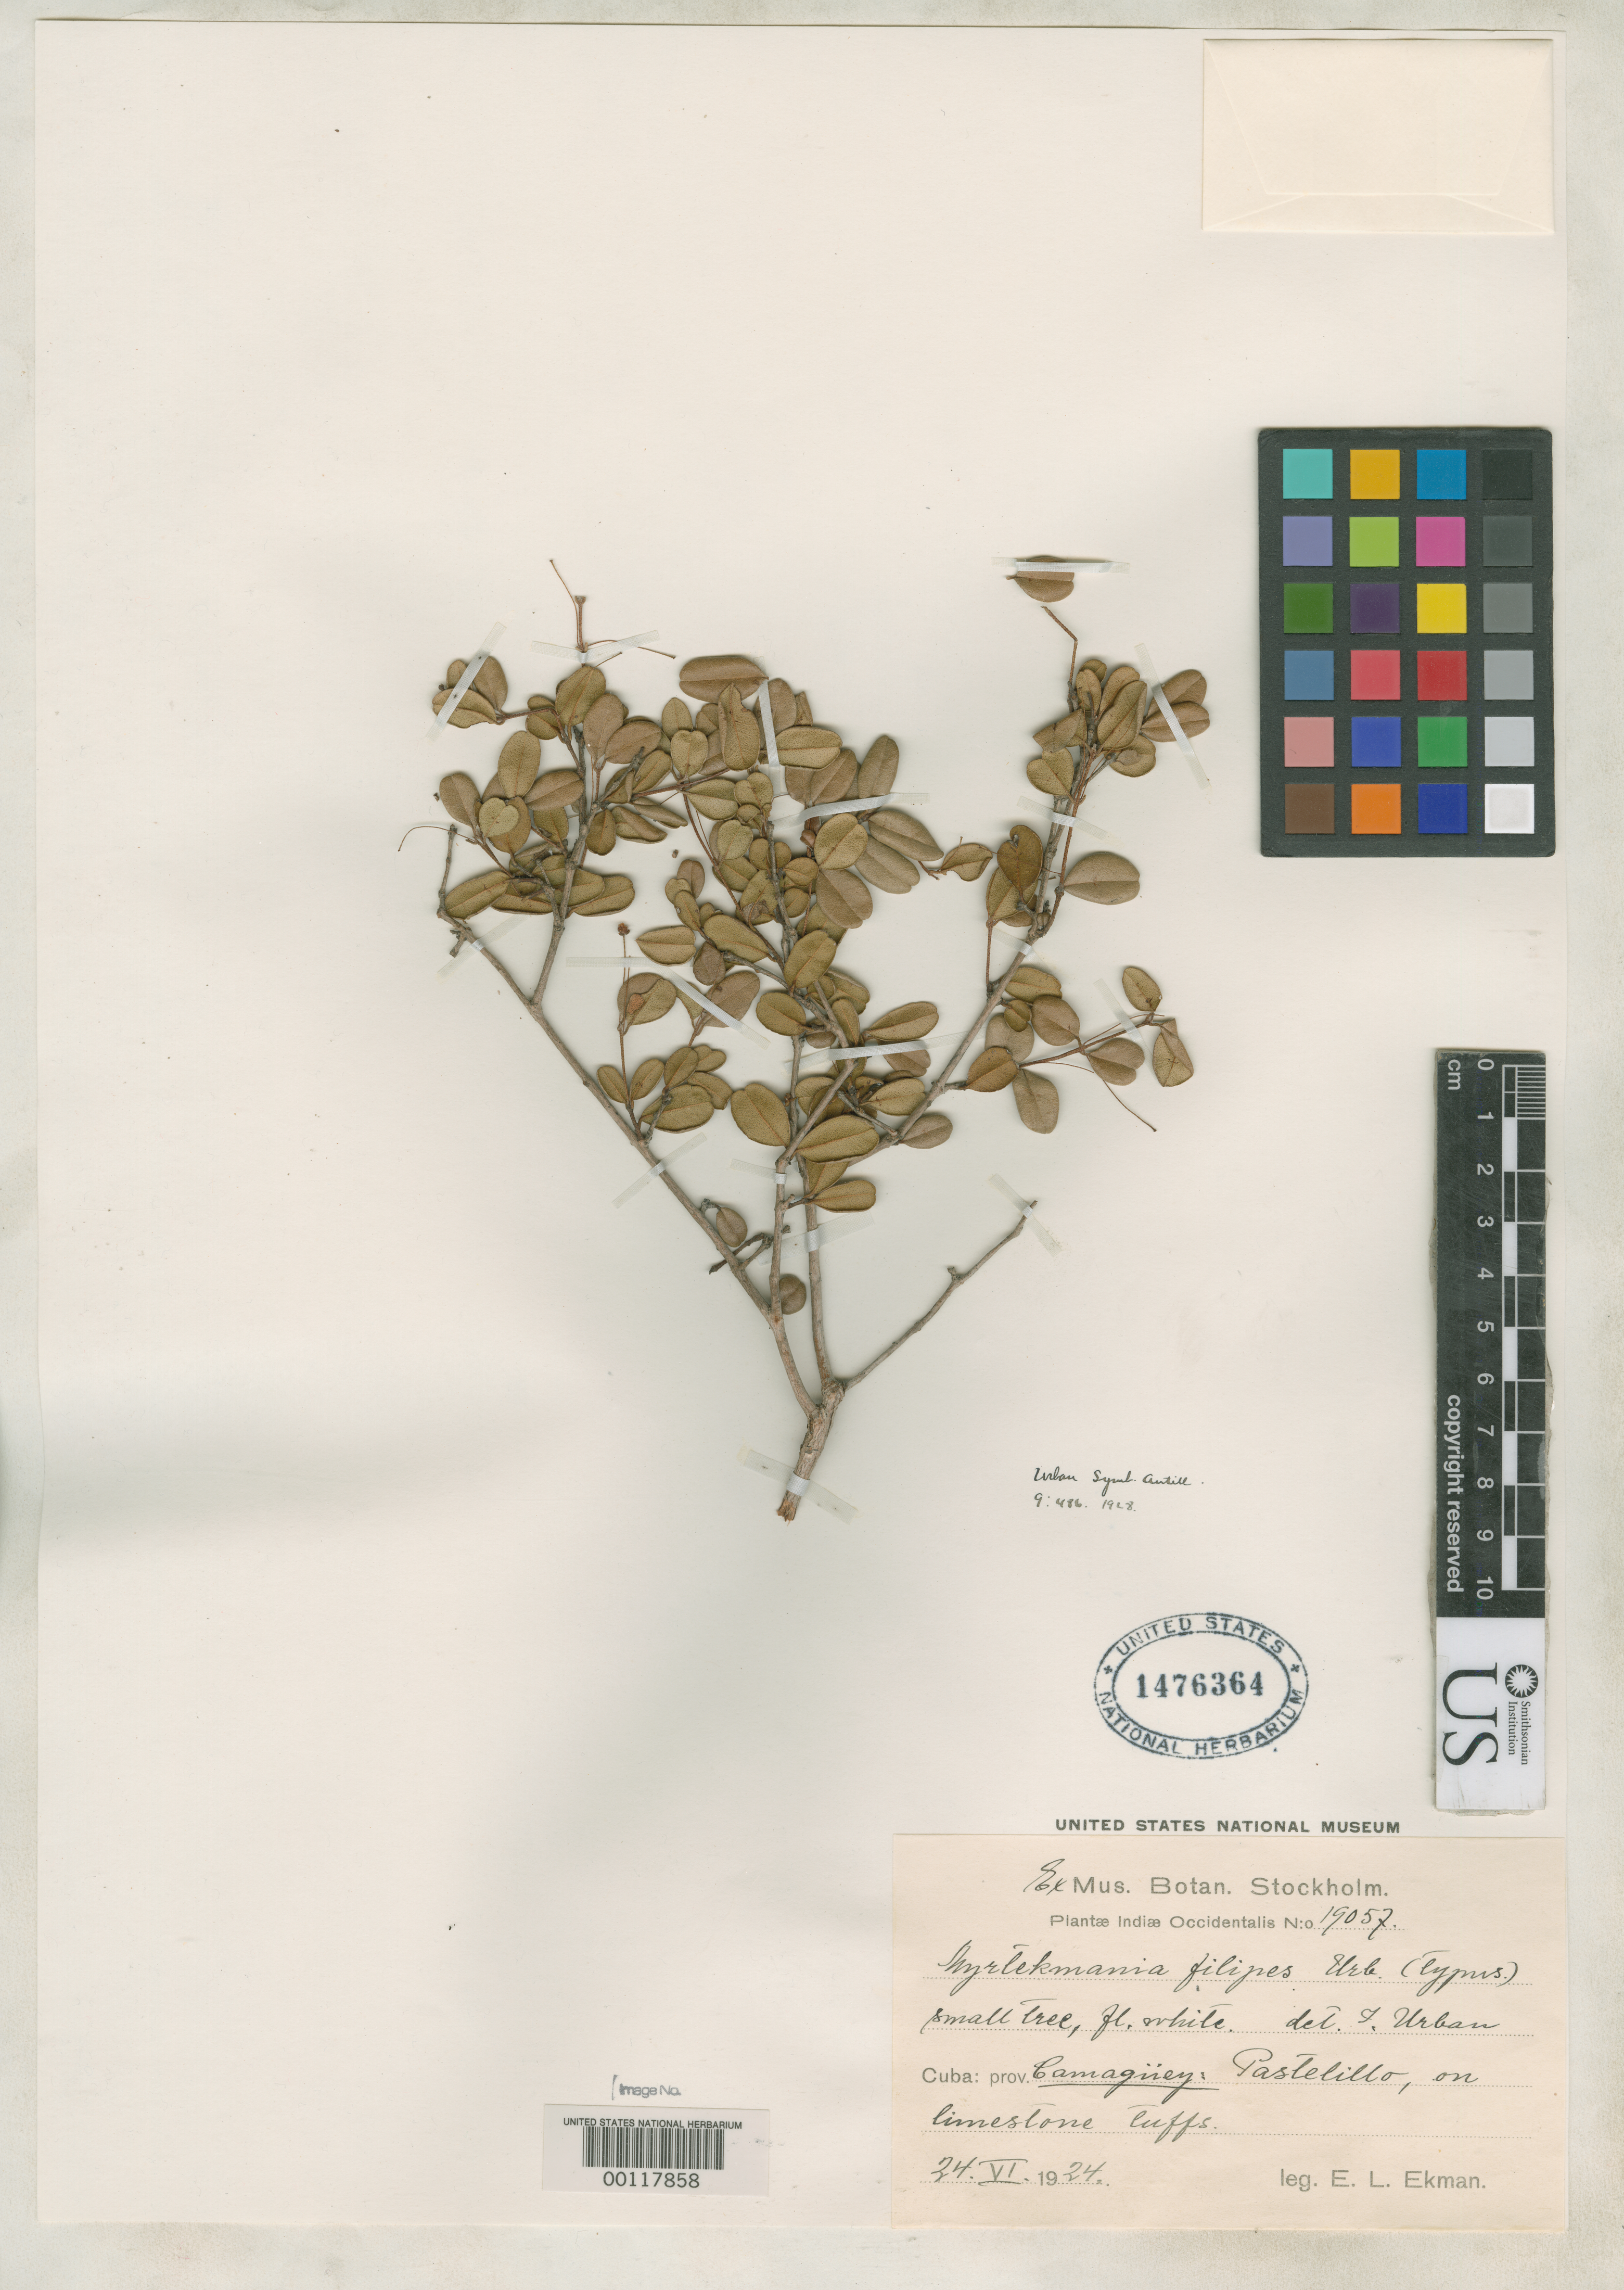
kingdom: Plantae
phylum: Tracheophyta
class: Magnoliopsida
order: Myrtales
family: Myrtaceae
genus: Myrtekmania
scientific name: Myrtekmania filipes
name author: Urb.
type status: Isotype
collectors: E. L. Ekman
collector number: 19057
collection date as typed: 24 Jun 1924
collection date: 1924-06-24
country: Cuba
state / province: Camagüey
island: Greater Antilles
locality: Prope Pastelillo.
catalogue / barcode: US 1476364